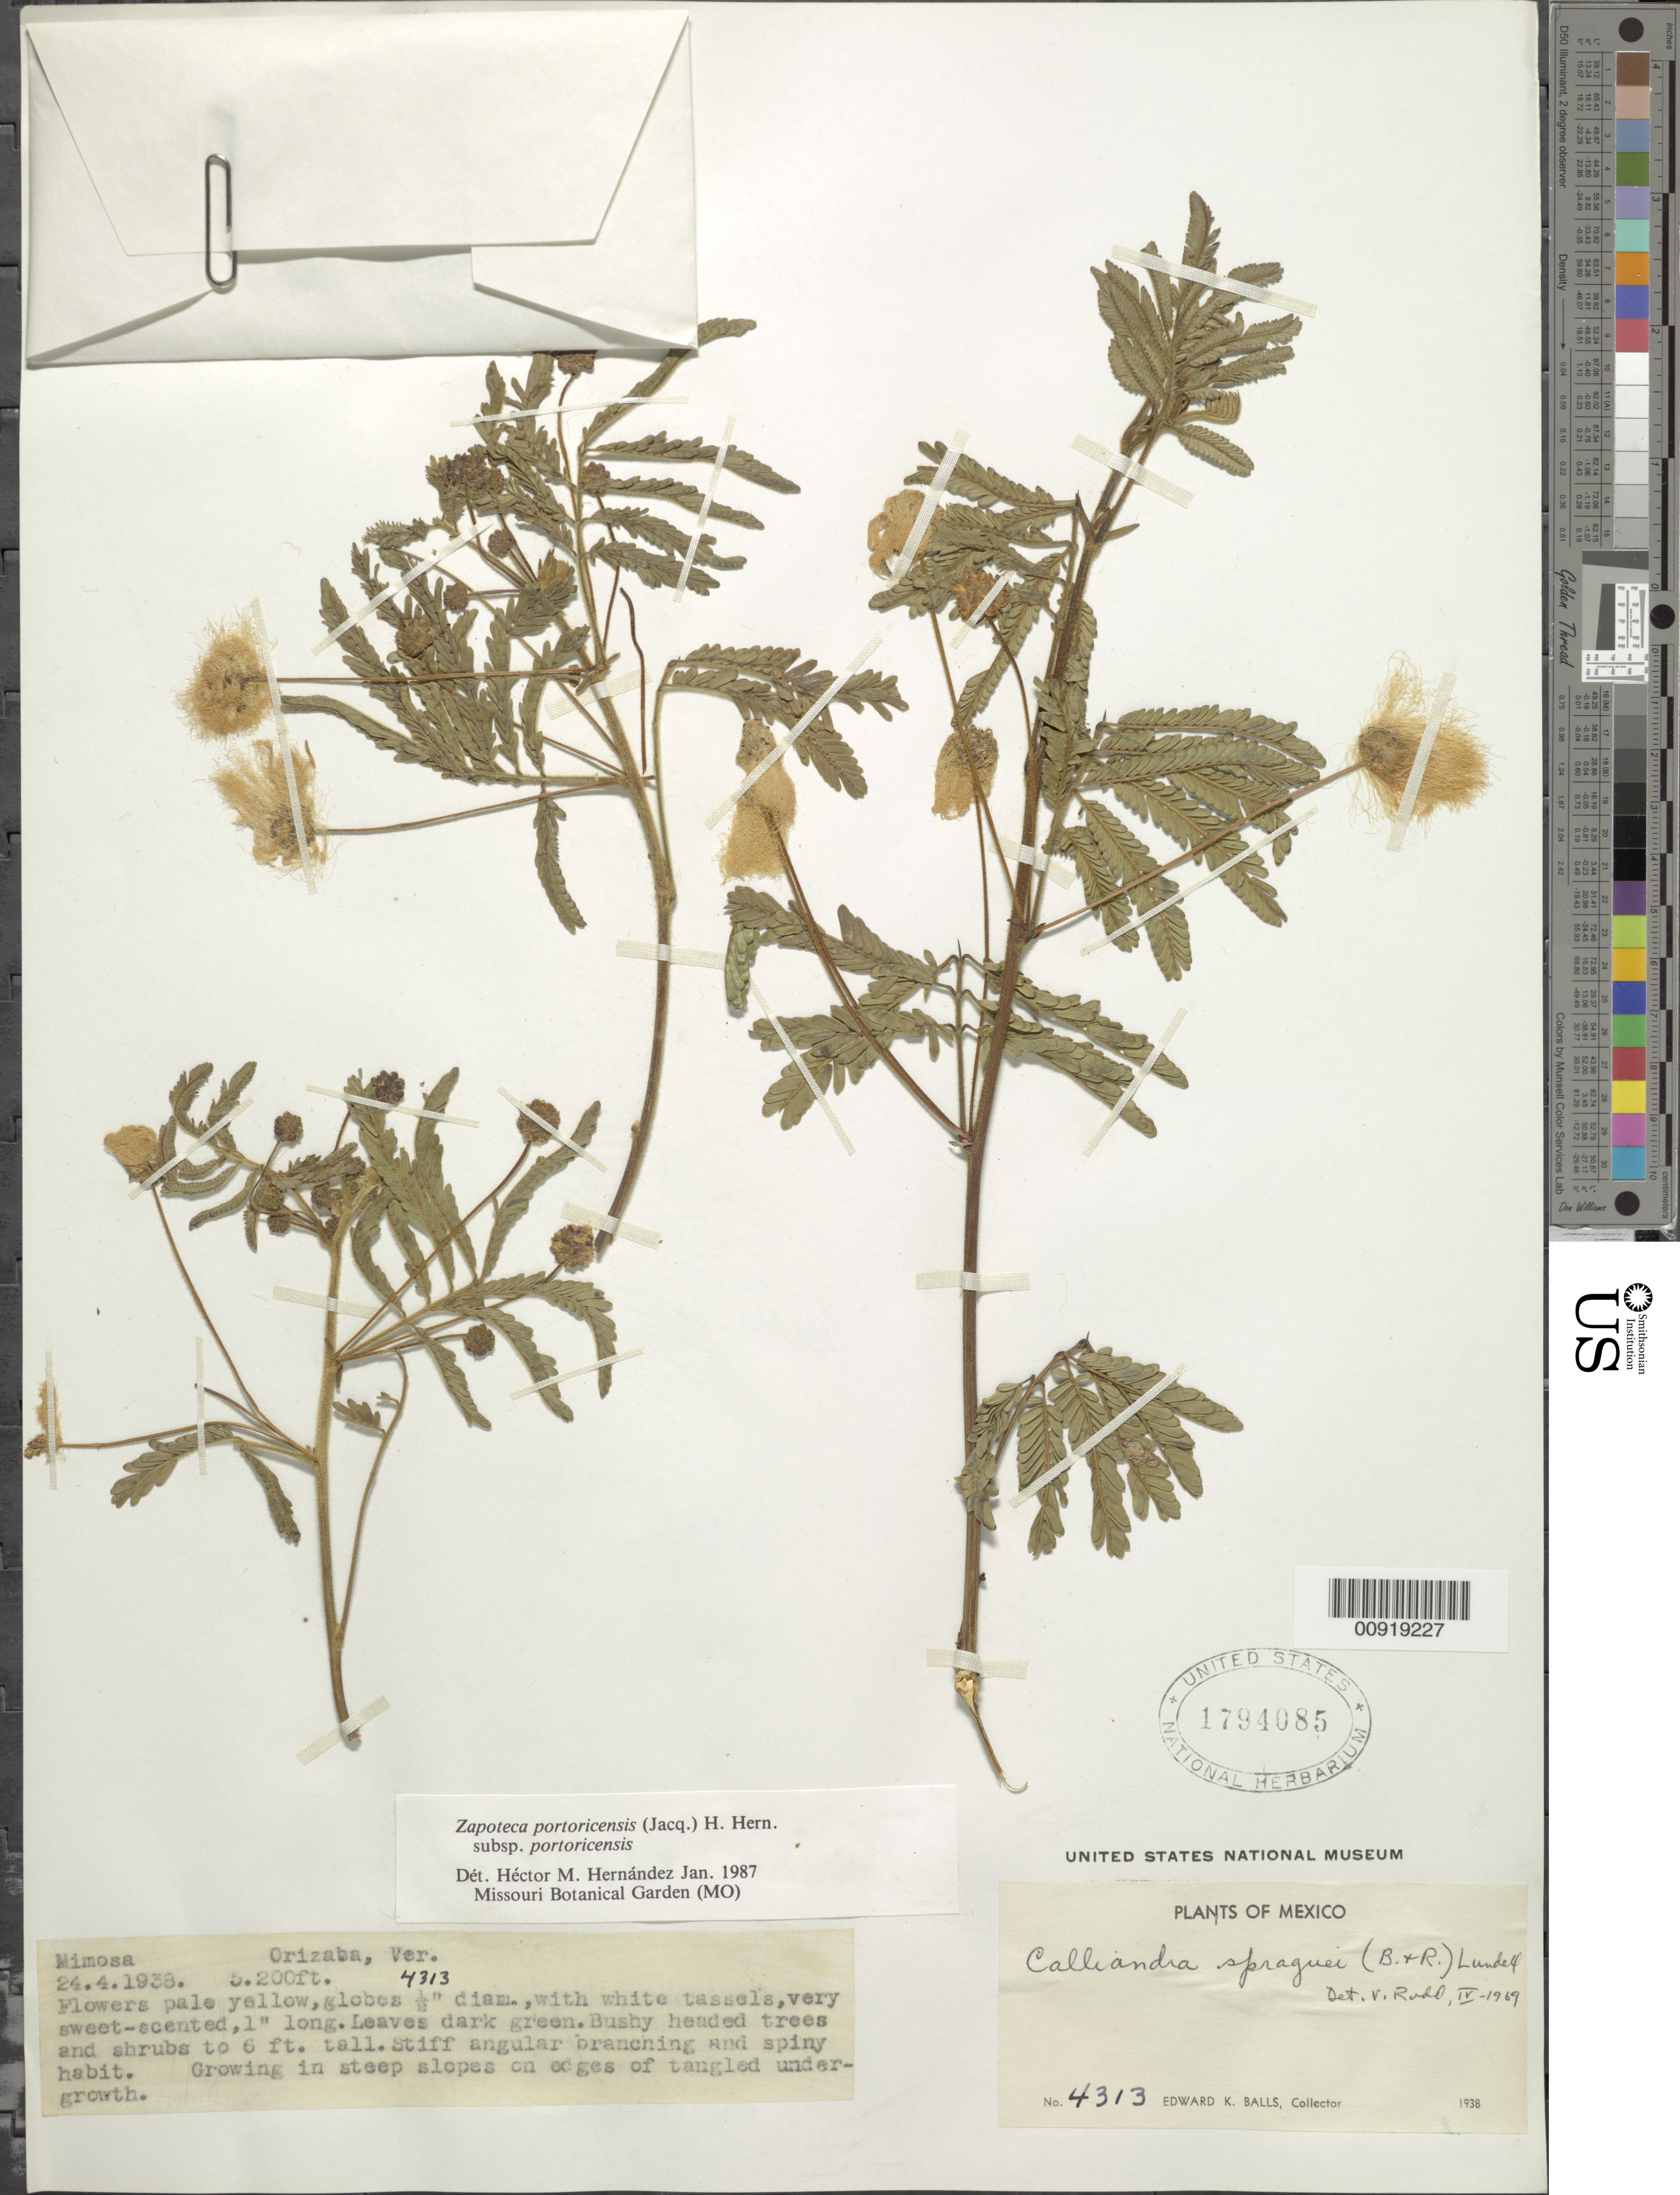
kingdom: Plantae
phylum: Tracheophyta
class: Magnoliopsida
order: Fabales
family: Fabaceae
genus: Zapoteca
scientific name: Zapoteca portoricensis subsp. portoricensis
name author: (Jacq.) H.M. Hern.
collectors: E. K. Balls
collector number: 4313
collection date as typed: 24 Apr 1938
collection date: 1938-04-24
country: Mexico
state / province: Veracruz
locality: Orizaba, Veracruz.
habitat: Growing in steep slopes on edges of tangled undergrowth.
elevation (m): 1585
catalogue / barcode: US 1794085